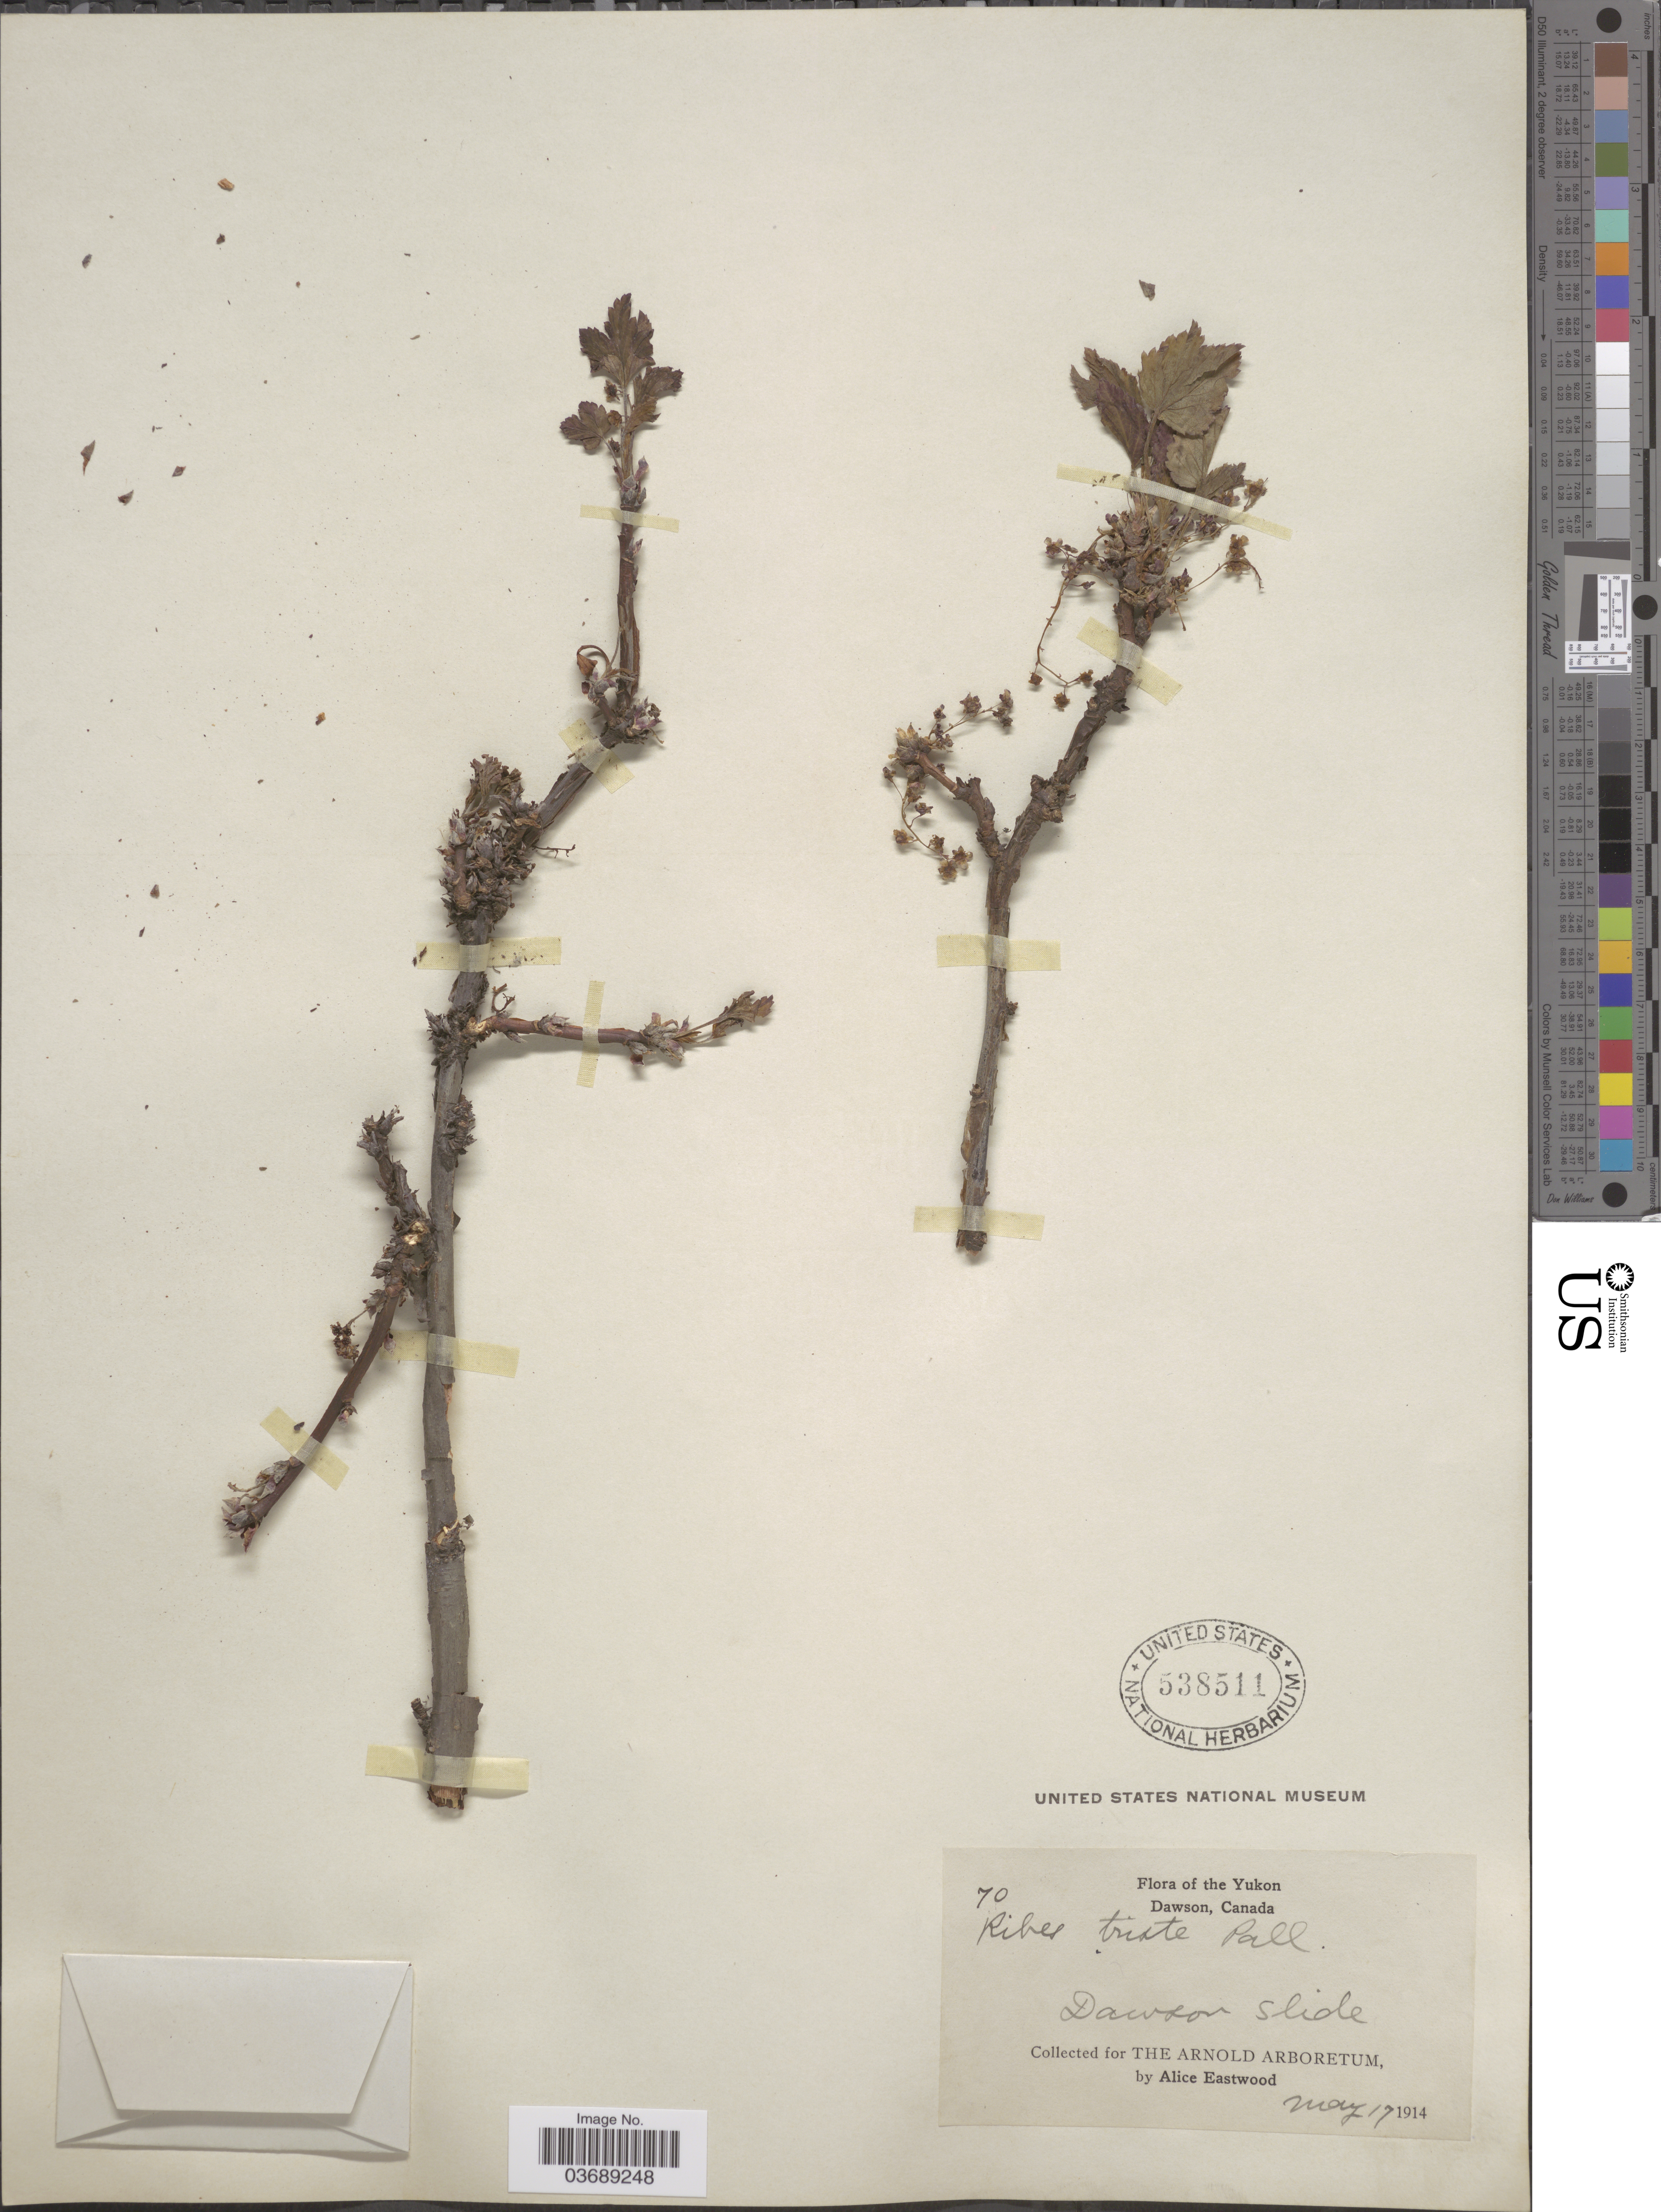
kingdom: Plantae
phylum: Tracheophyta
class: Magnoliopsida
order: Saxifragales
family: Grossulariaceae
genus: Ribes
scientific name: Ribes triste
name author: Pall.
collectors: A. Eastwood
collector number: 70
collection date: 1914-05-17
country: Canada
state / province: Yukon Territory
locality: Dawson. Dawson slide.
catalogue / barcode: US 538511